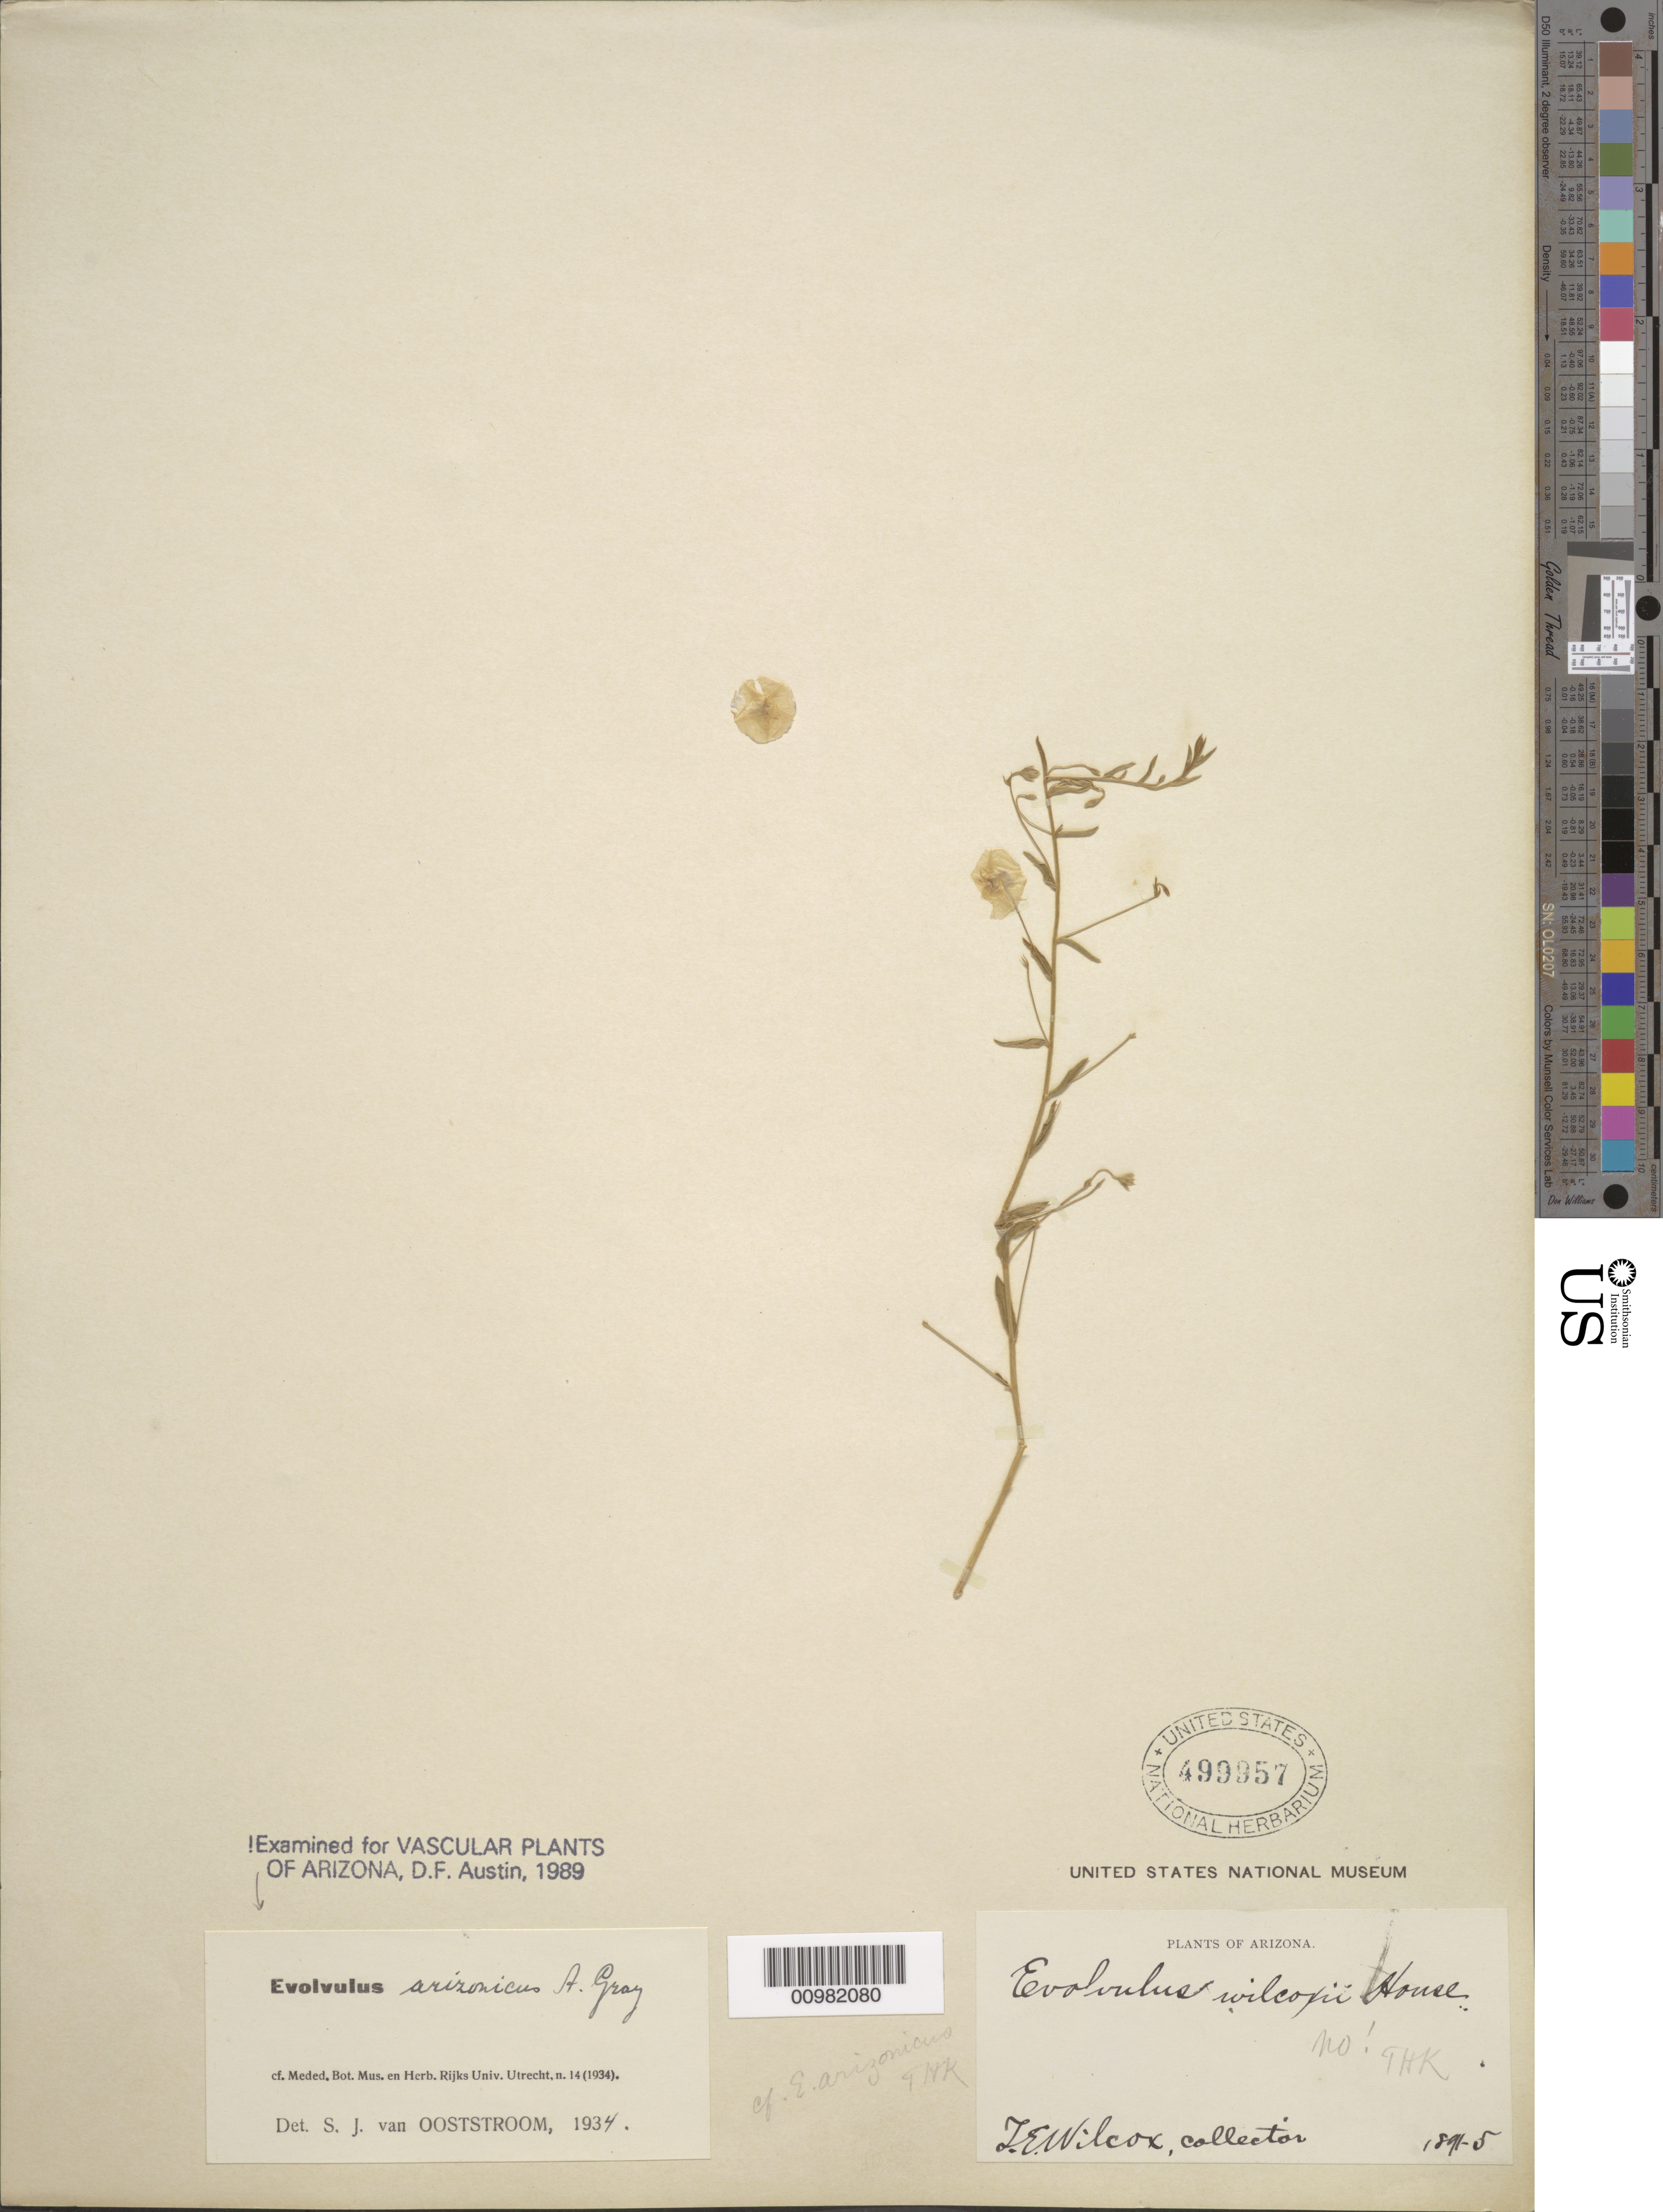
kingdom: Plantae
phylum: Tracheophyta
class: Magnoliopsida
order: Solanales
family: Convolvulaceae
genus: Evolvulus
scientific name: Evolvulus arizonicus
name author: A. Gray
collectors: T. E. Wilcox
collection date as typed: May 1891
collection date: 1891-05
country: United States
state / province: Arizona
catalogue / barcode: US 499957